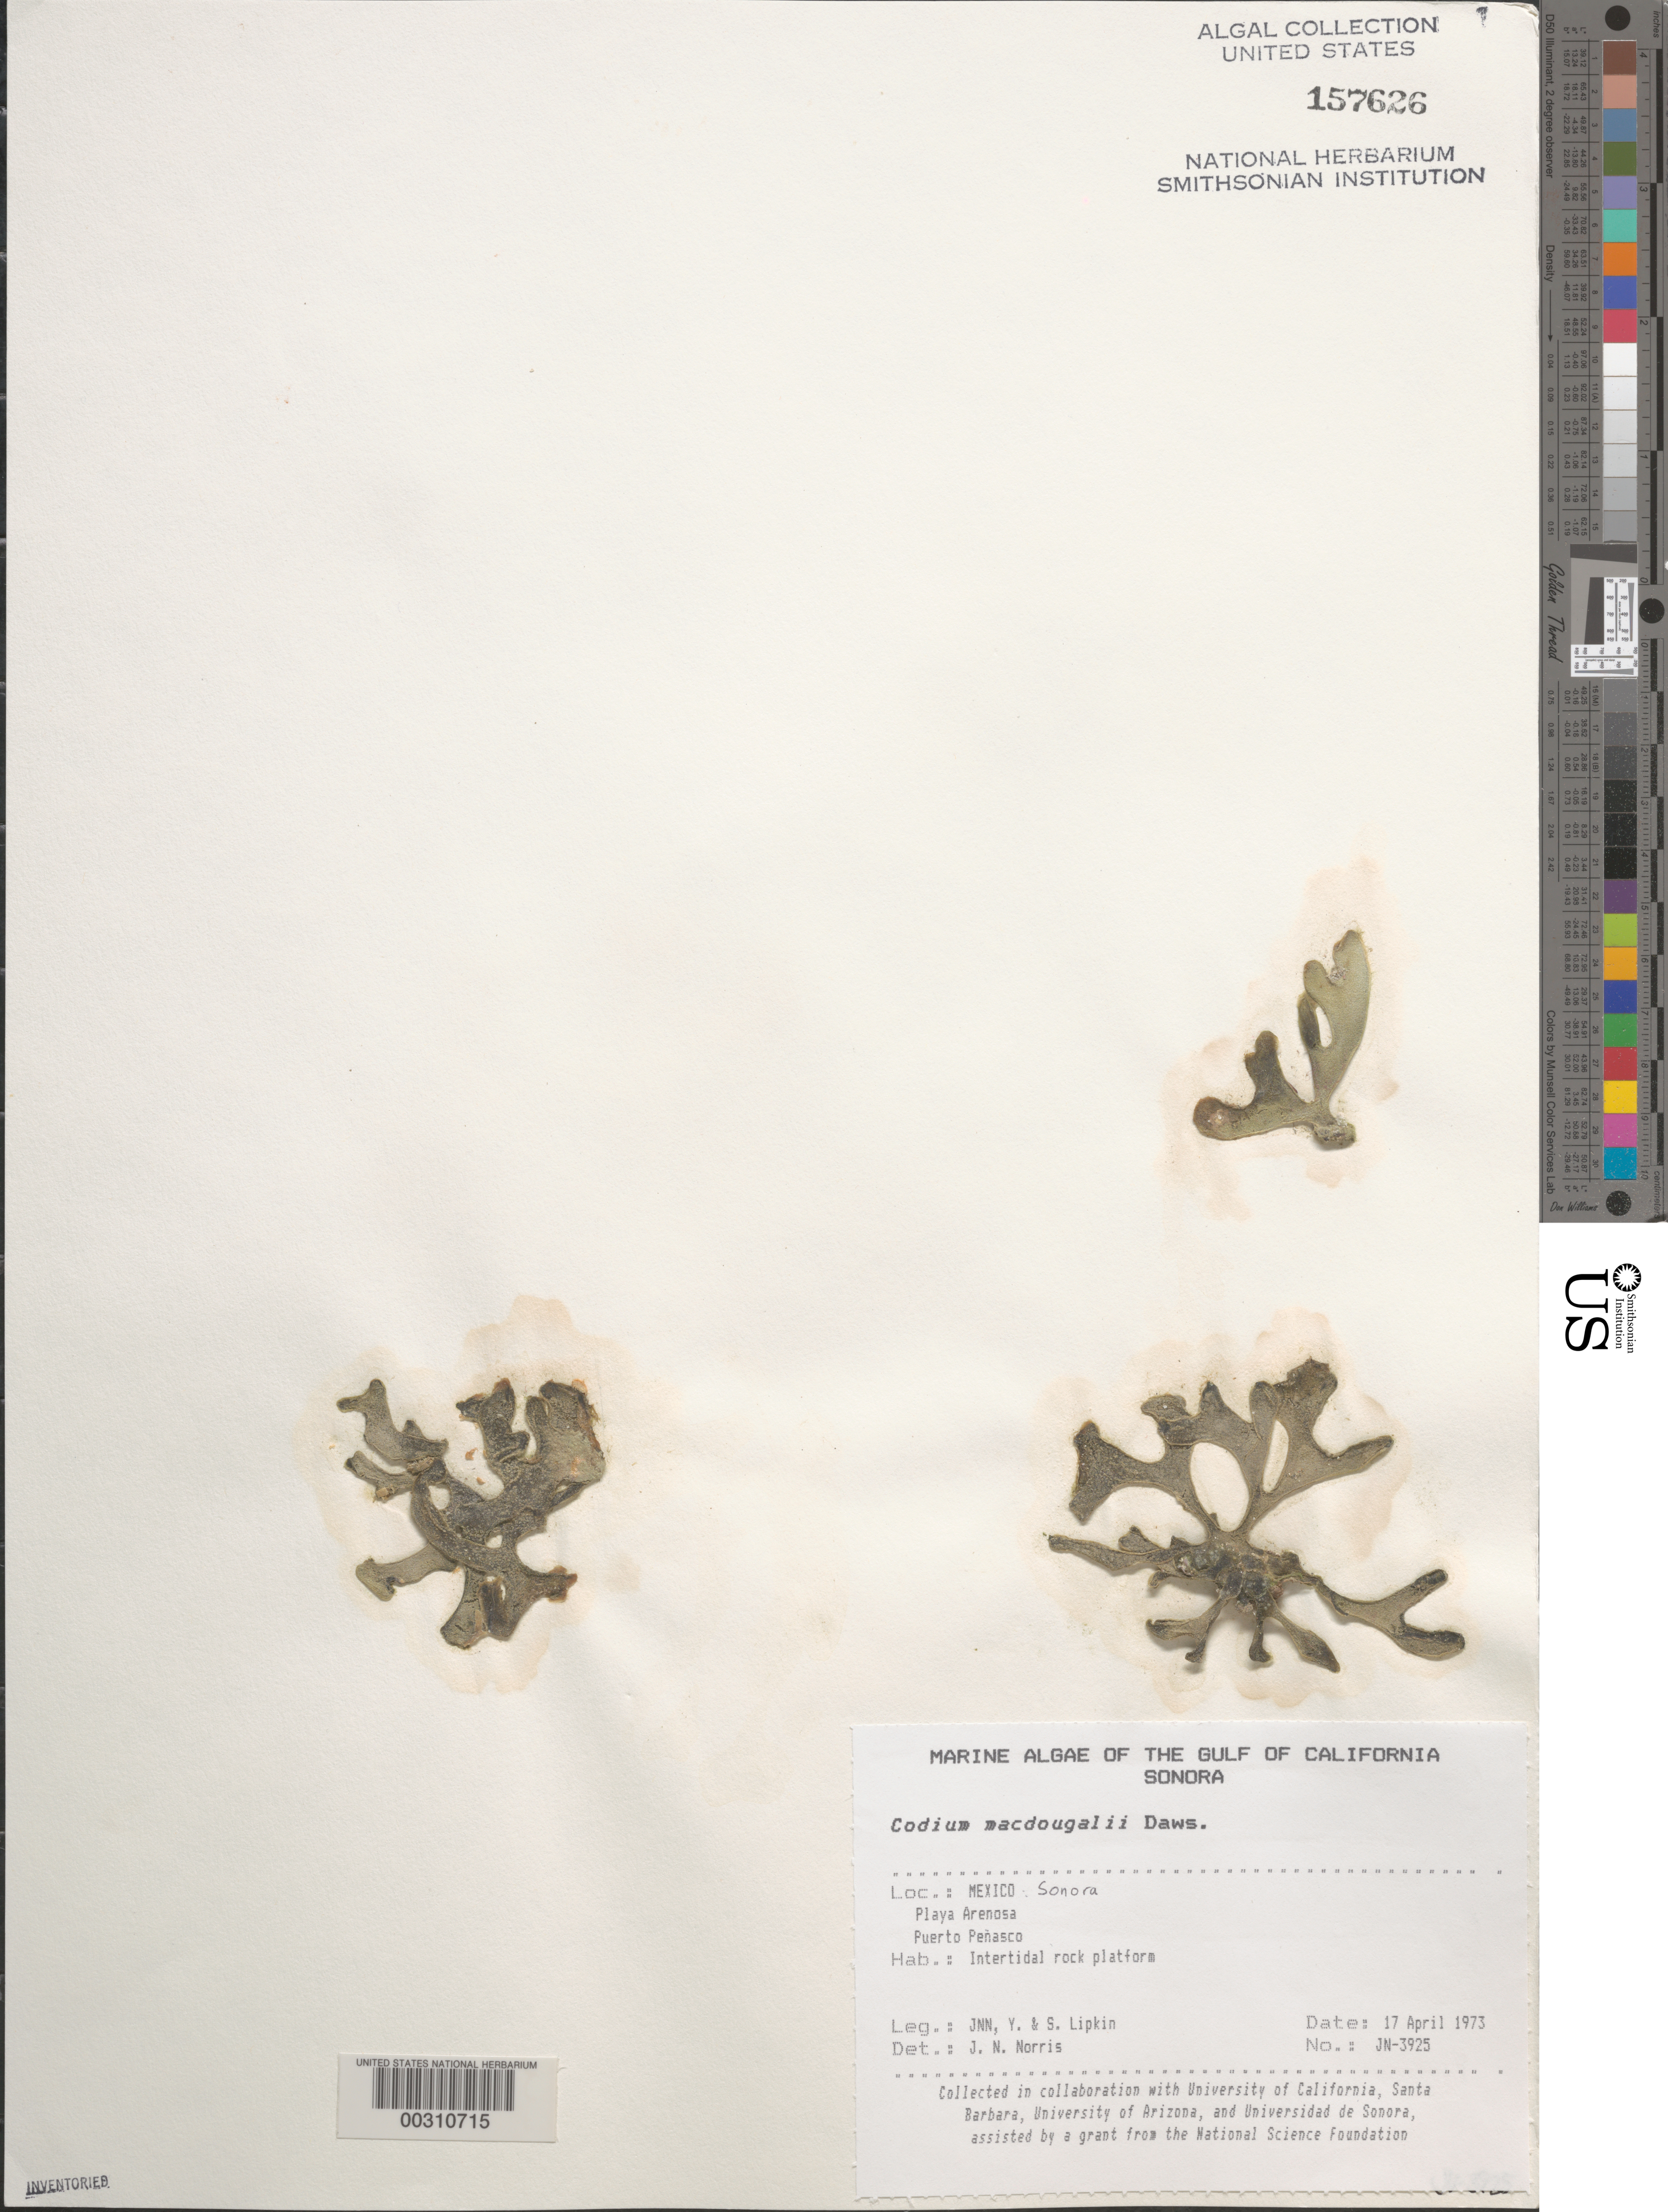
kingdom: Plantae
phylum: Chlorophyta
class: Ulvophyceae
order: Bryopsidales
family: Codiaceae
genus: Codium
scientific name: Codium brandegeei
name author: Setch. & N.L. Gardner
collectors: J. N. Norris, Y. Lipkin & S. Lipkin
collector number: JN-3925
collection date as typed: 17 Apr 1973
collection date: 1973-04-17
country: Mexico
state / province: Sonora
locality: Playa Arenosa, Puerto Penasco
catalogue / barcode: US 157626